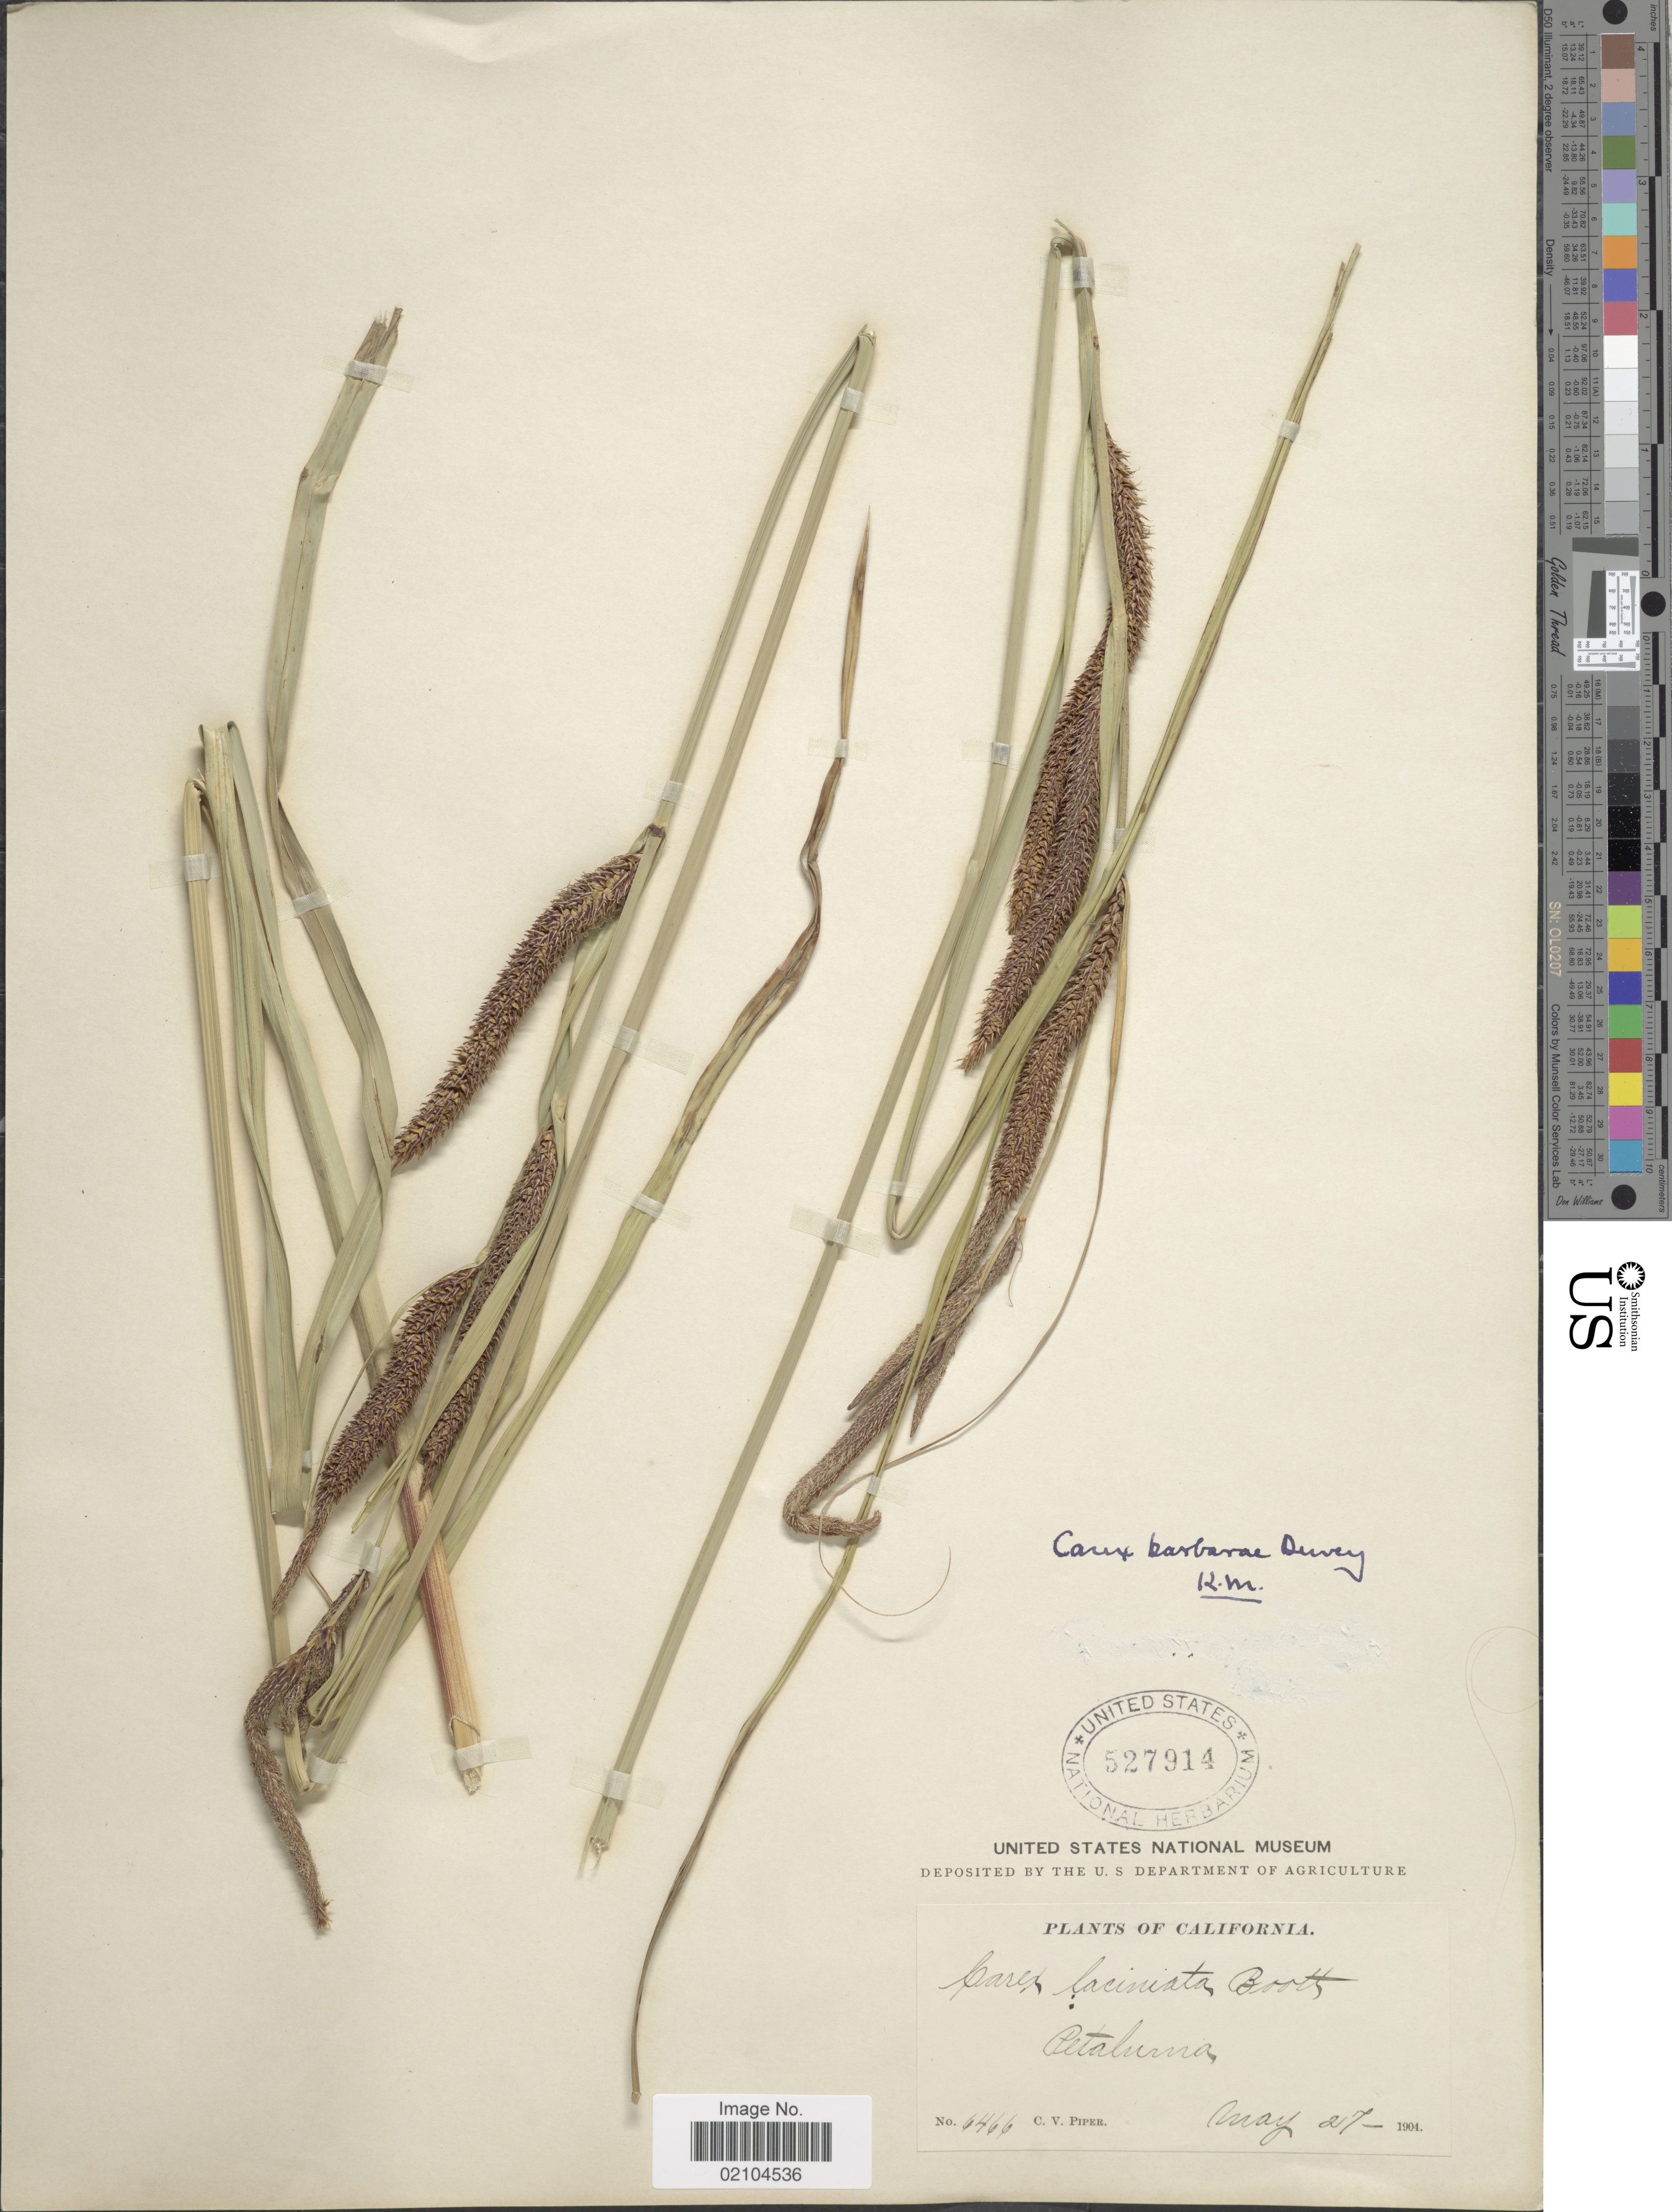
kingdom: Plantae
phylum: Tracheophyta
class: Liliopsida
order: Poales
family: Cyperaceae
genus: Carex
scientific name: Carex barbarae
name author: Dewey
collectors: C. V. Piper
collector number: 6466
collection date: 1904-05-27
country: United States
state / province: California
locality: Petaluma.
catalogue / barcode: US 527914